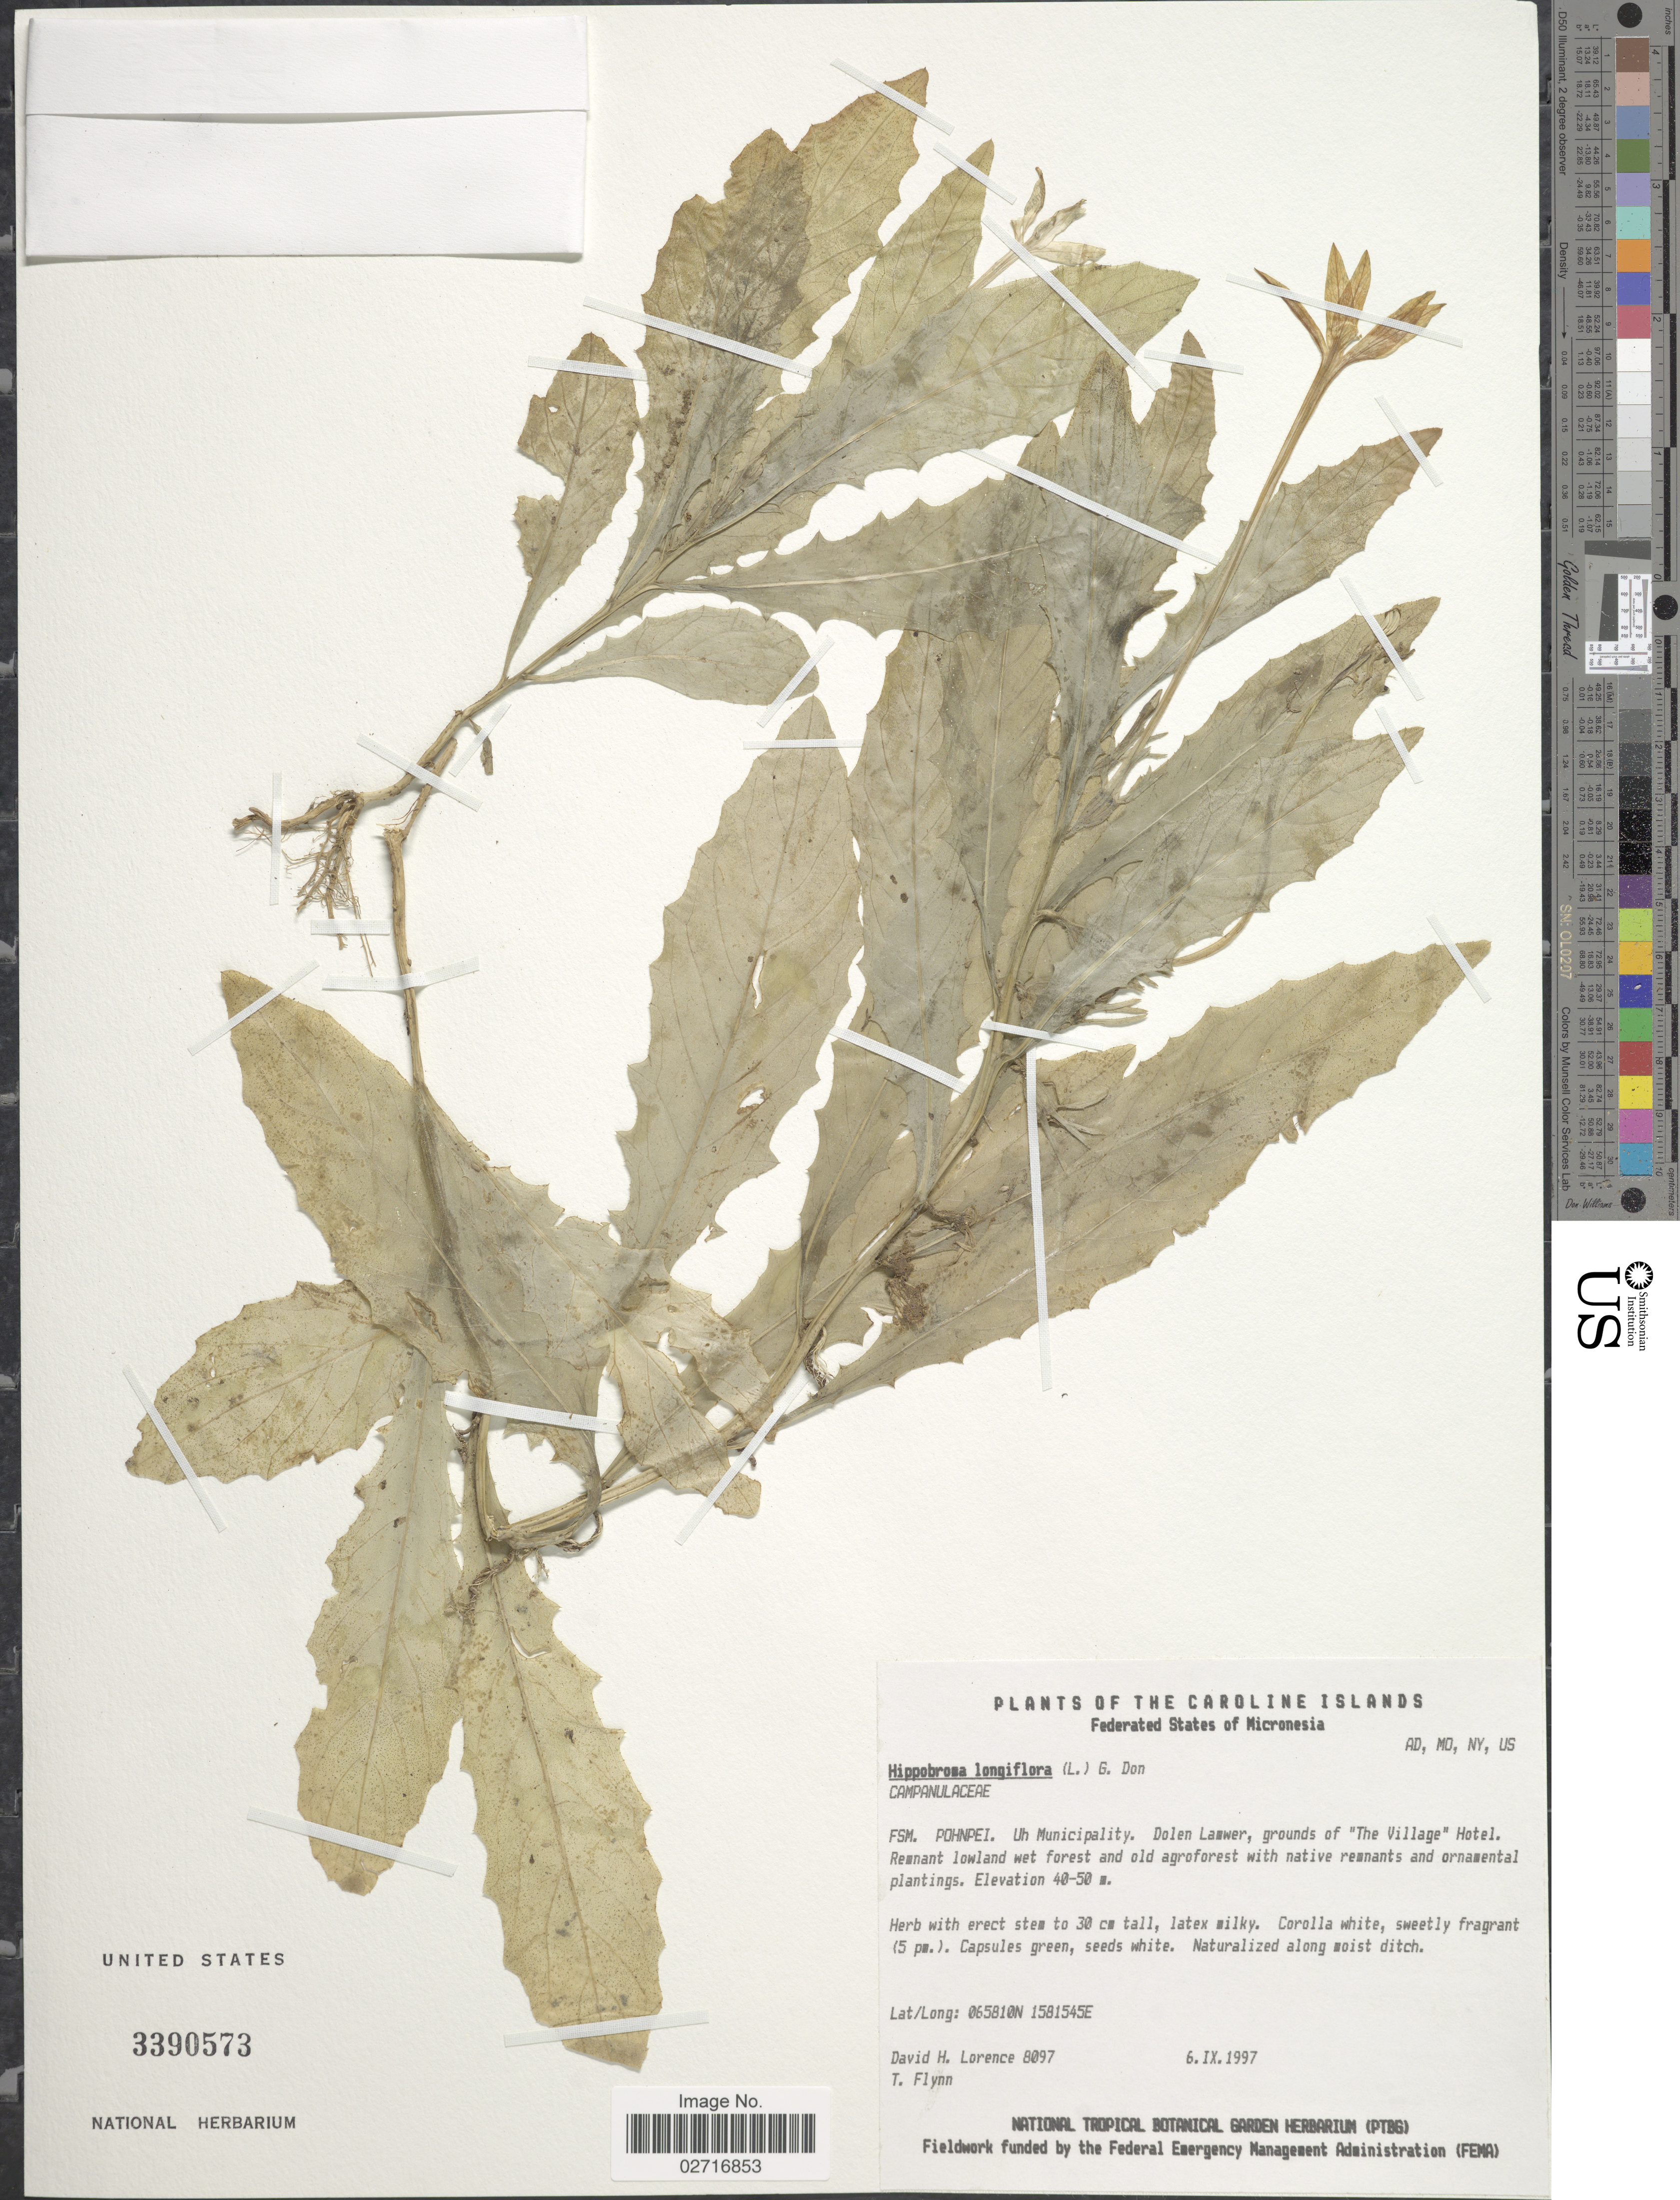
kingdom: Plantae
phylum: Tracheophyta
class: Magnoliopsida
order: Asterales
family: Campanulaceae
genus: Hippobroma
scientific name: Hippobroma longiflora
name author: (L.) G. Don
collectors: D. Lorence & T. Flynn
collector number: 8097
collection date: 1997-09-06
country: Micronesia, Federated States of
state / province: Pohnpei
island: Pohnpei [Ponape]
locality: FSM. Pohnpei, Uh Municipality, Dolen Lamwer [interpreted], ground of "The Village"Hotel.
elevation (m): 40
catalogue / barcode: US 3390573